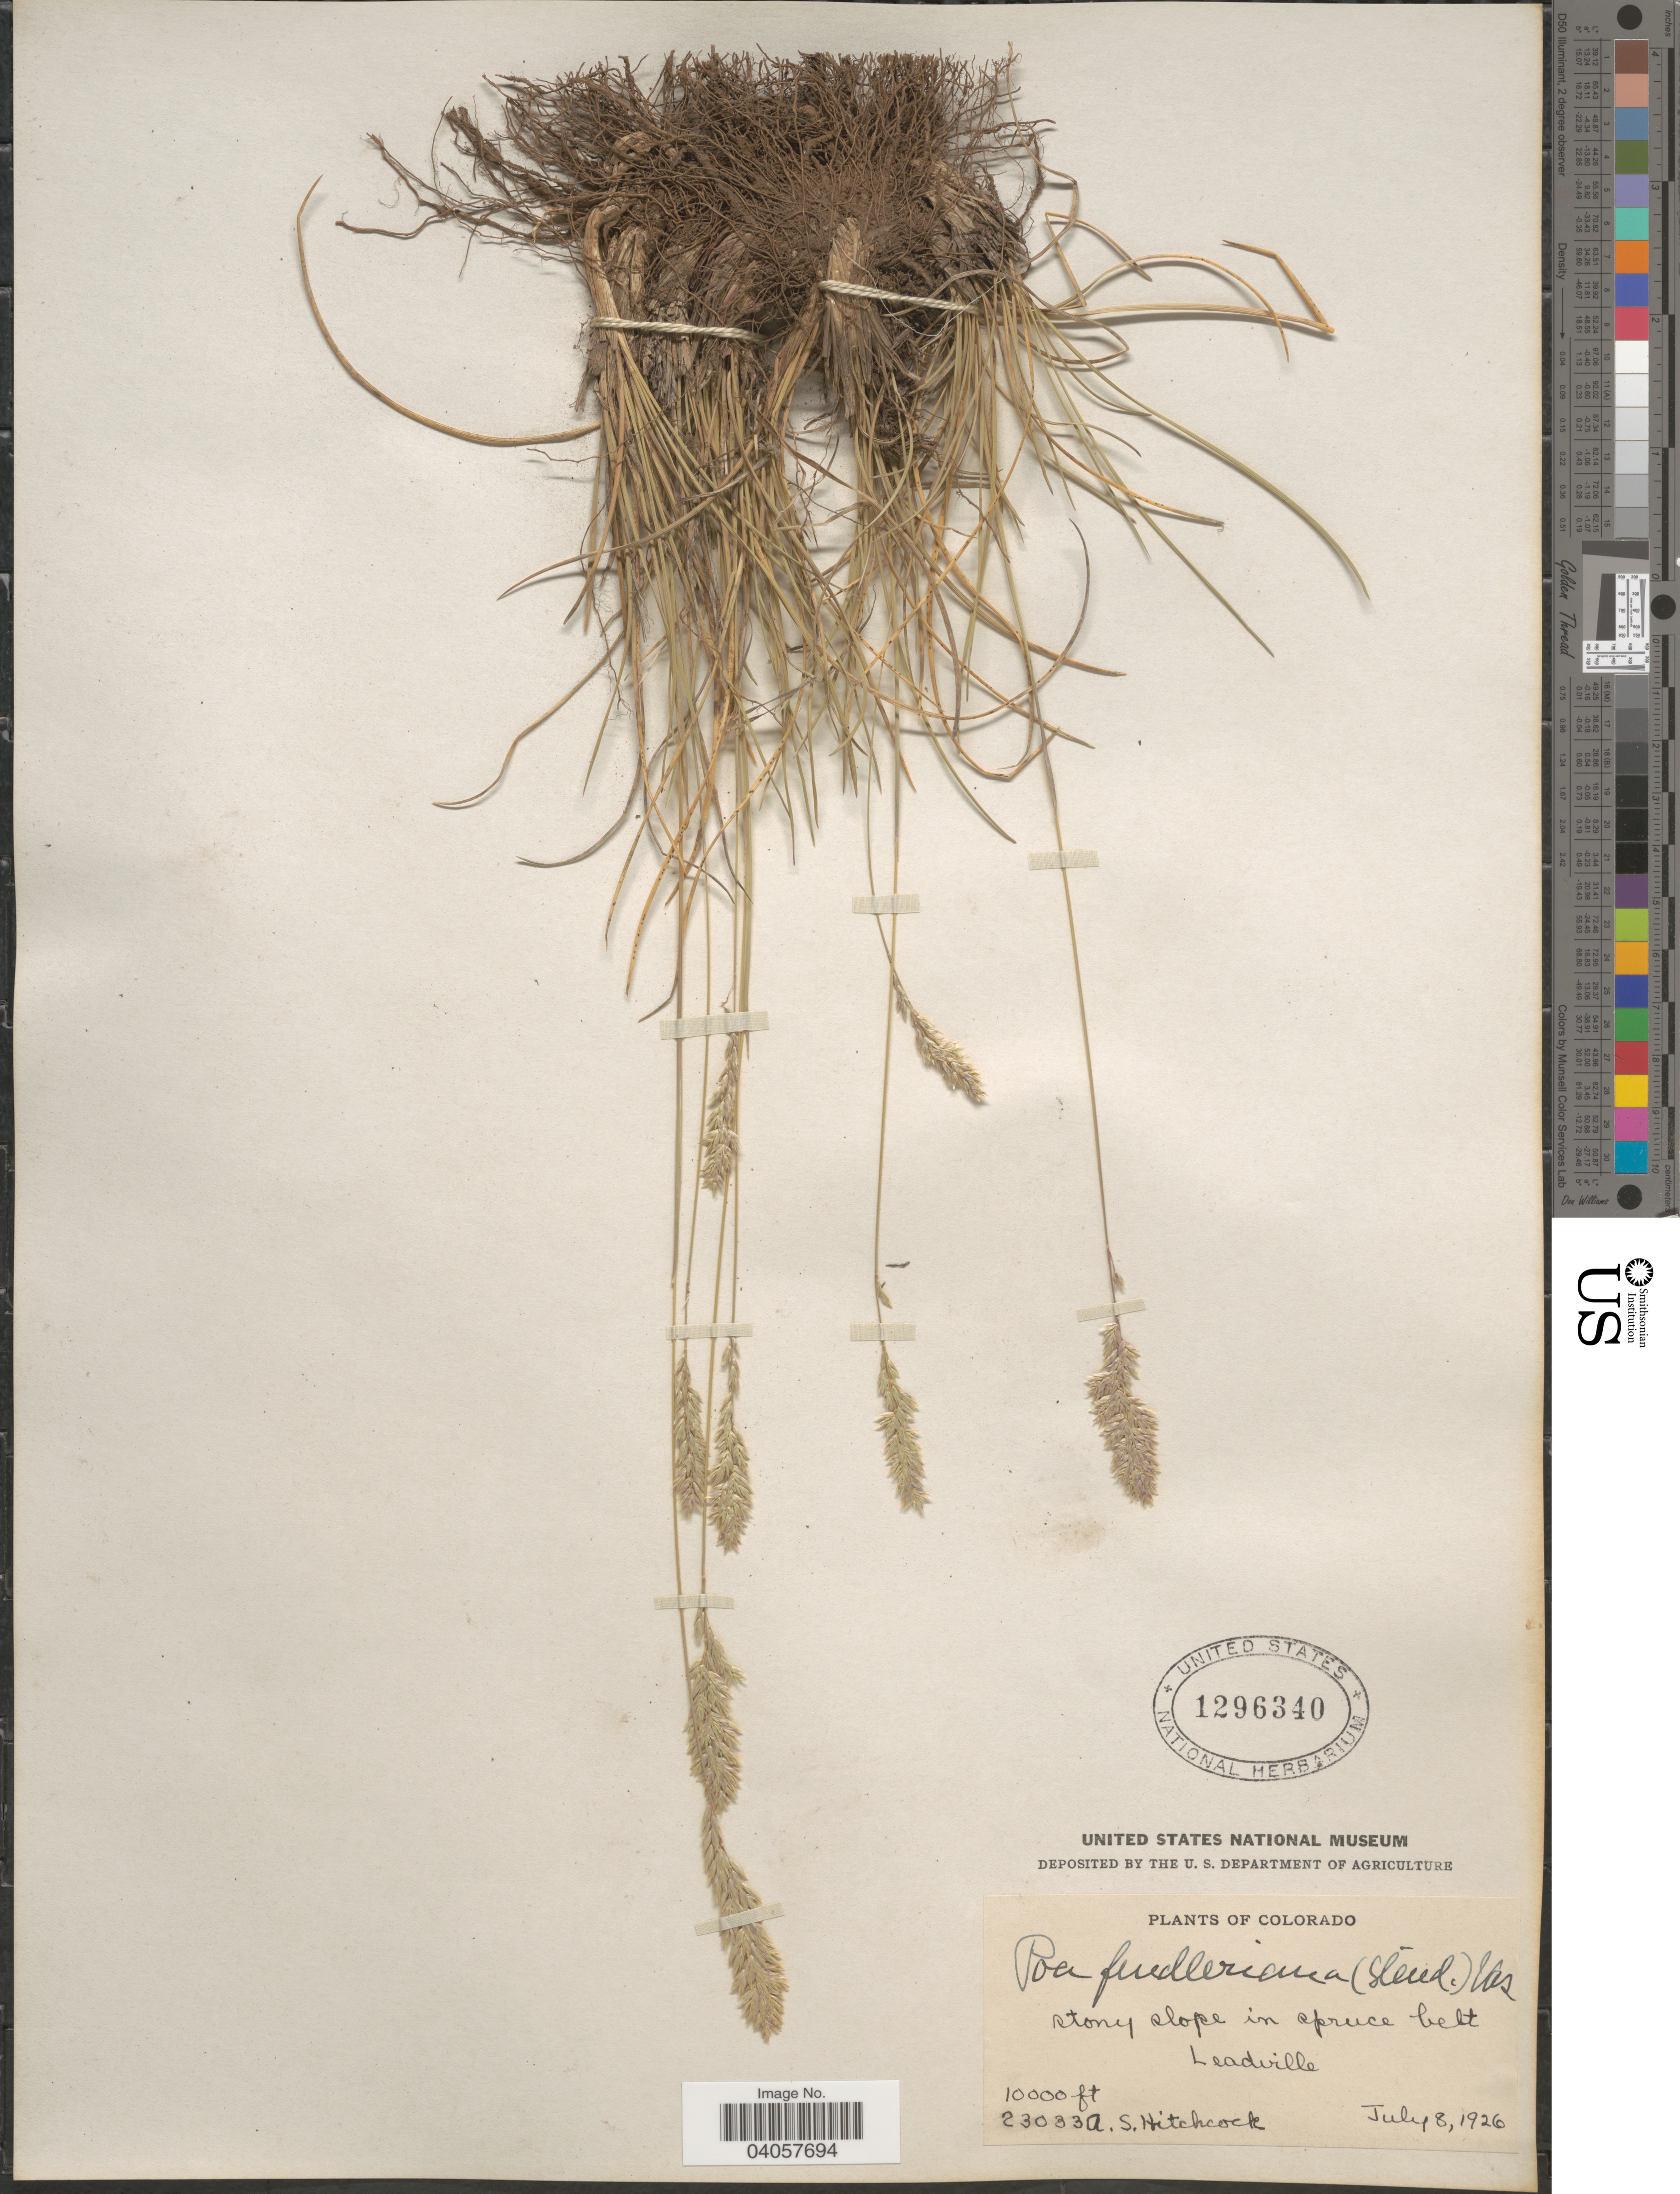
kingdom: Plantae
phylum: Tracheophyta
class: Liliopsida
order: Poales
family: Poaceae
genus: Poa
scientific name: Poa fendleriana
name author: (Steud.) Vasey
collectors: A. S. Hitchcock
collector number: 23033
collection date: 1926-07-08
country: United States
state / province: Colorado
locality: Belt Leadville.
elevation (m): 3048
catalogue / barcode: US 1296340